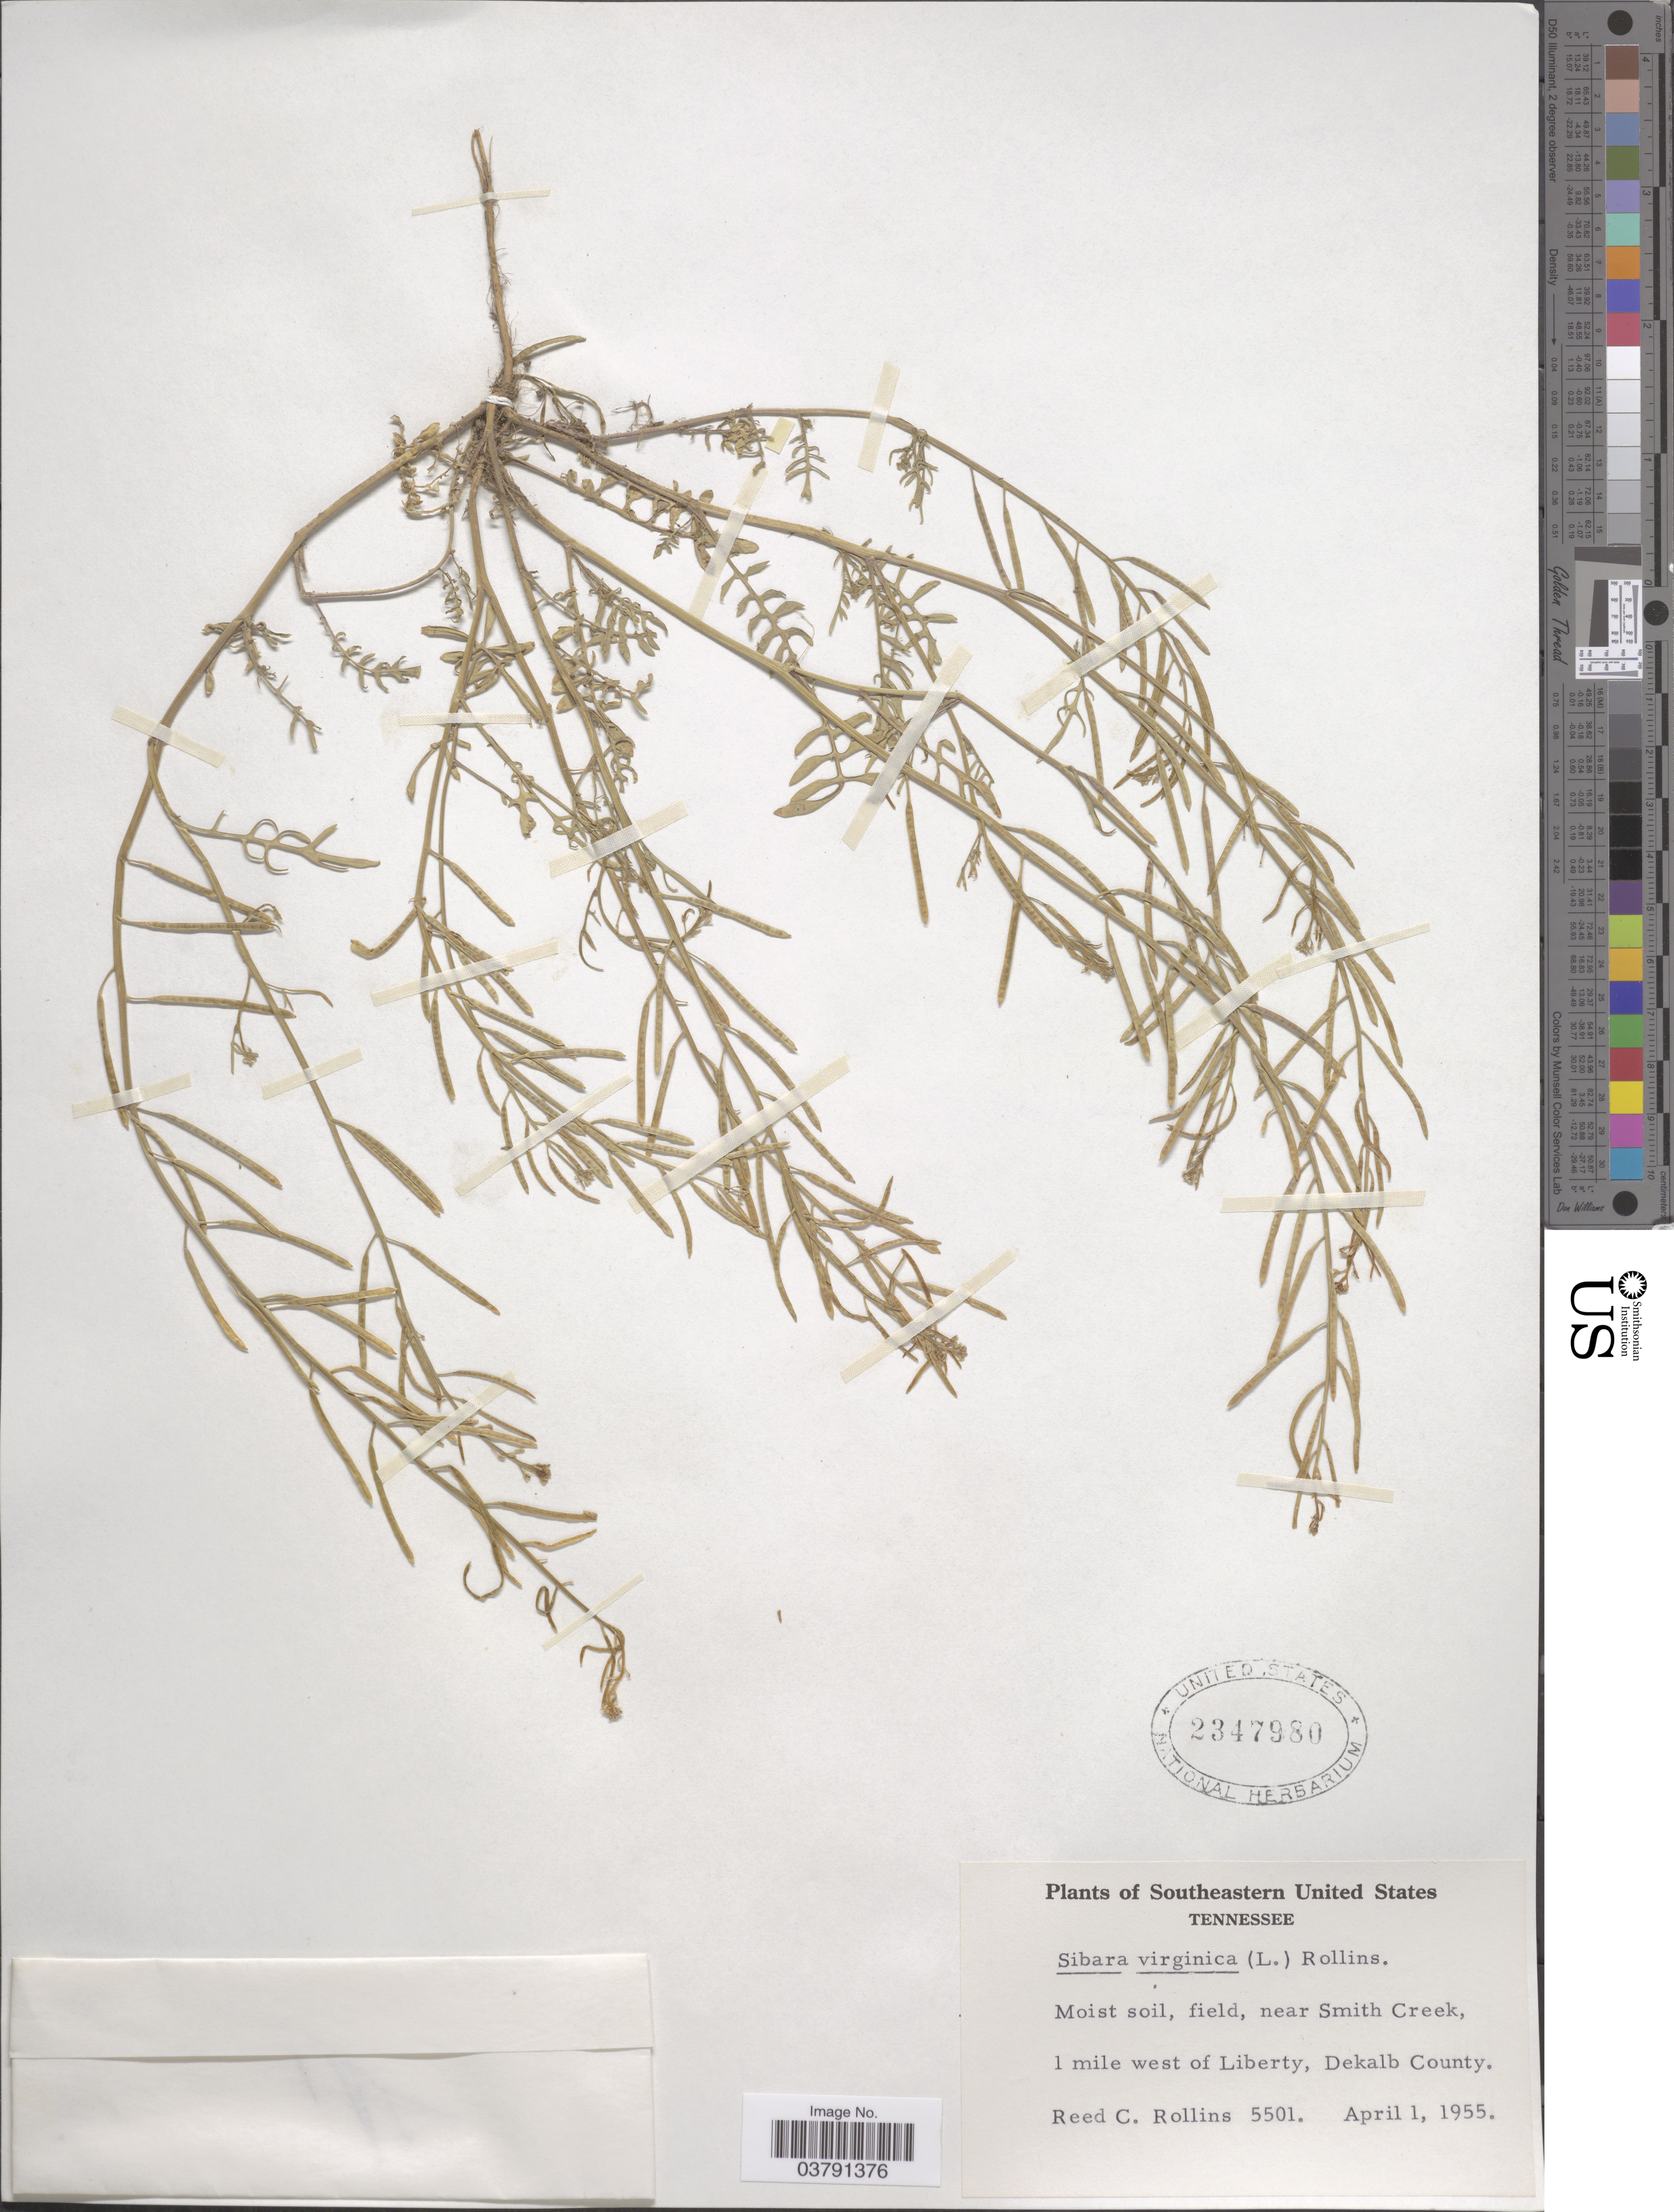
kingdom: Plantae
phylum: Tracheophyta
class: Magnoliopsida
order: Brassicales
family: Brassicaceae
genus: Planodes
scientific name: Planodes virginicum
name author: (L.) Greene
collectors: R. C. Rollins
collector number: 5501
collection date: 1955-04-01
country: United States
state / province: Tennessee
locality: Southeastern United States. Near Smith Creek, 1 mile west of Liberty, Dekalb County.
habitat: moist soil, field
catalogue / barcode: US 2347980